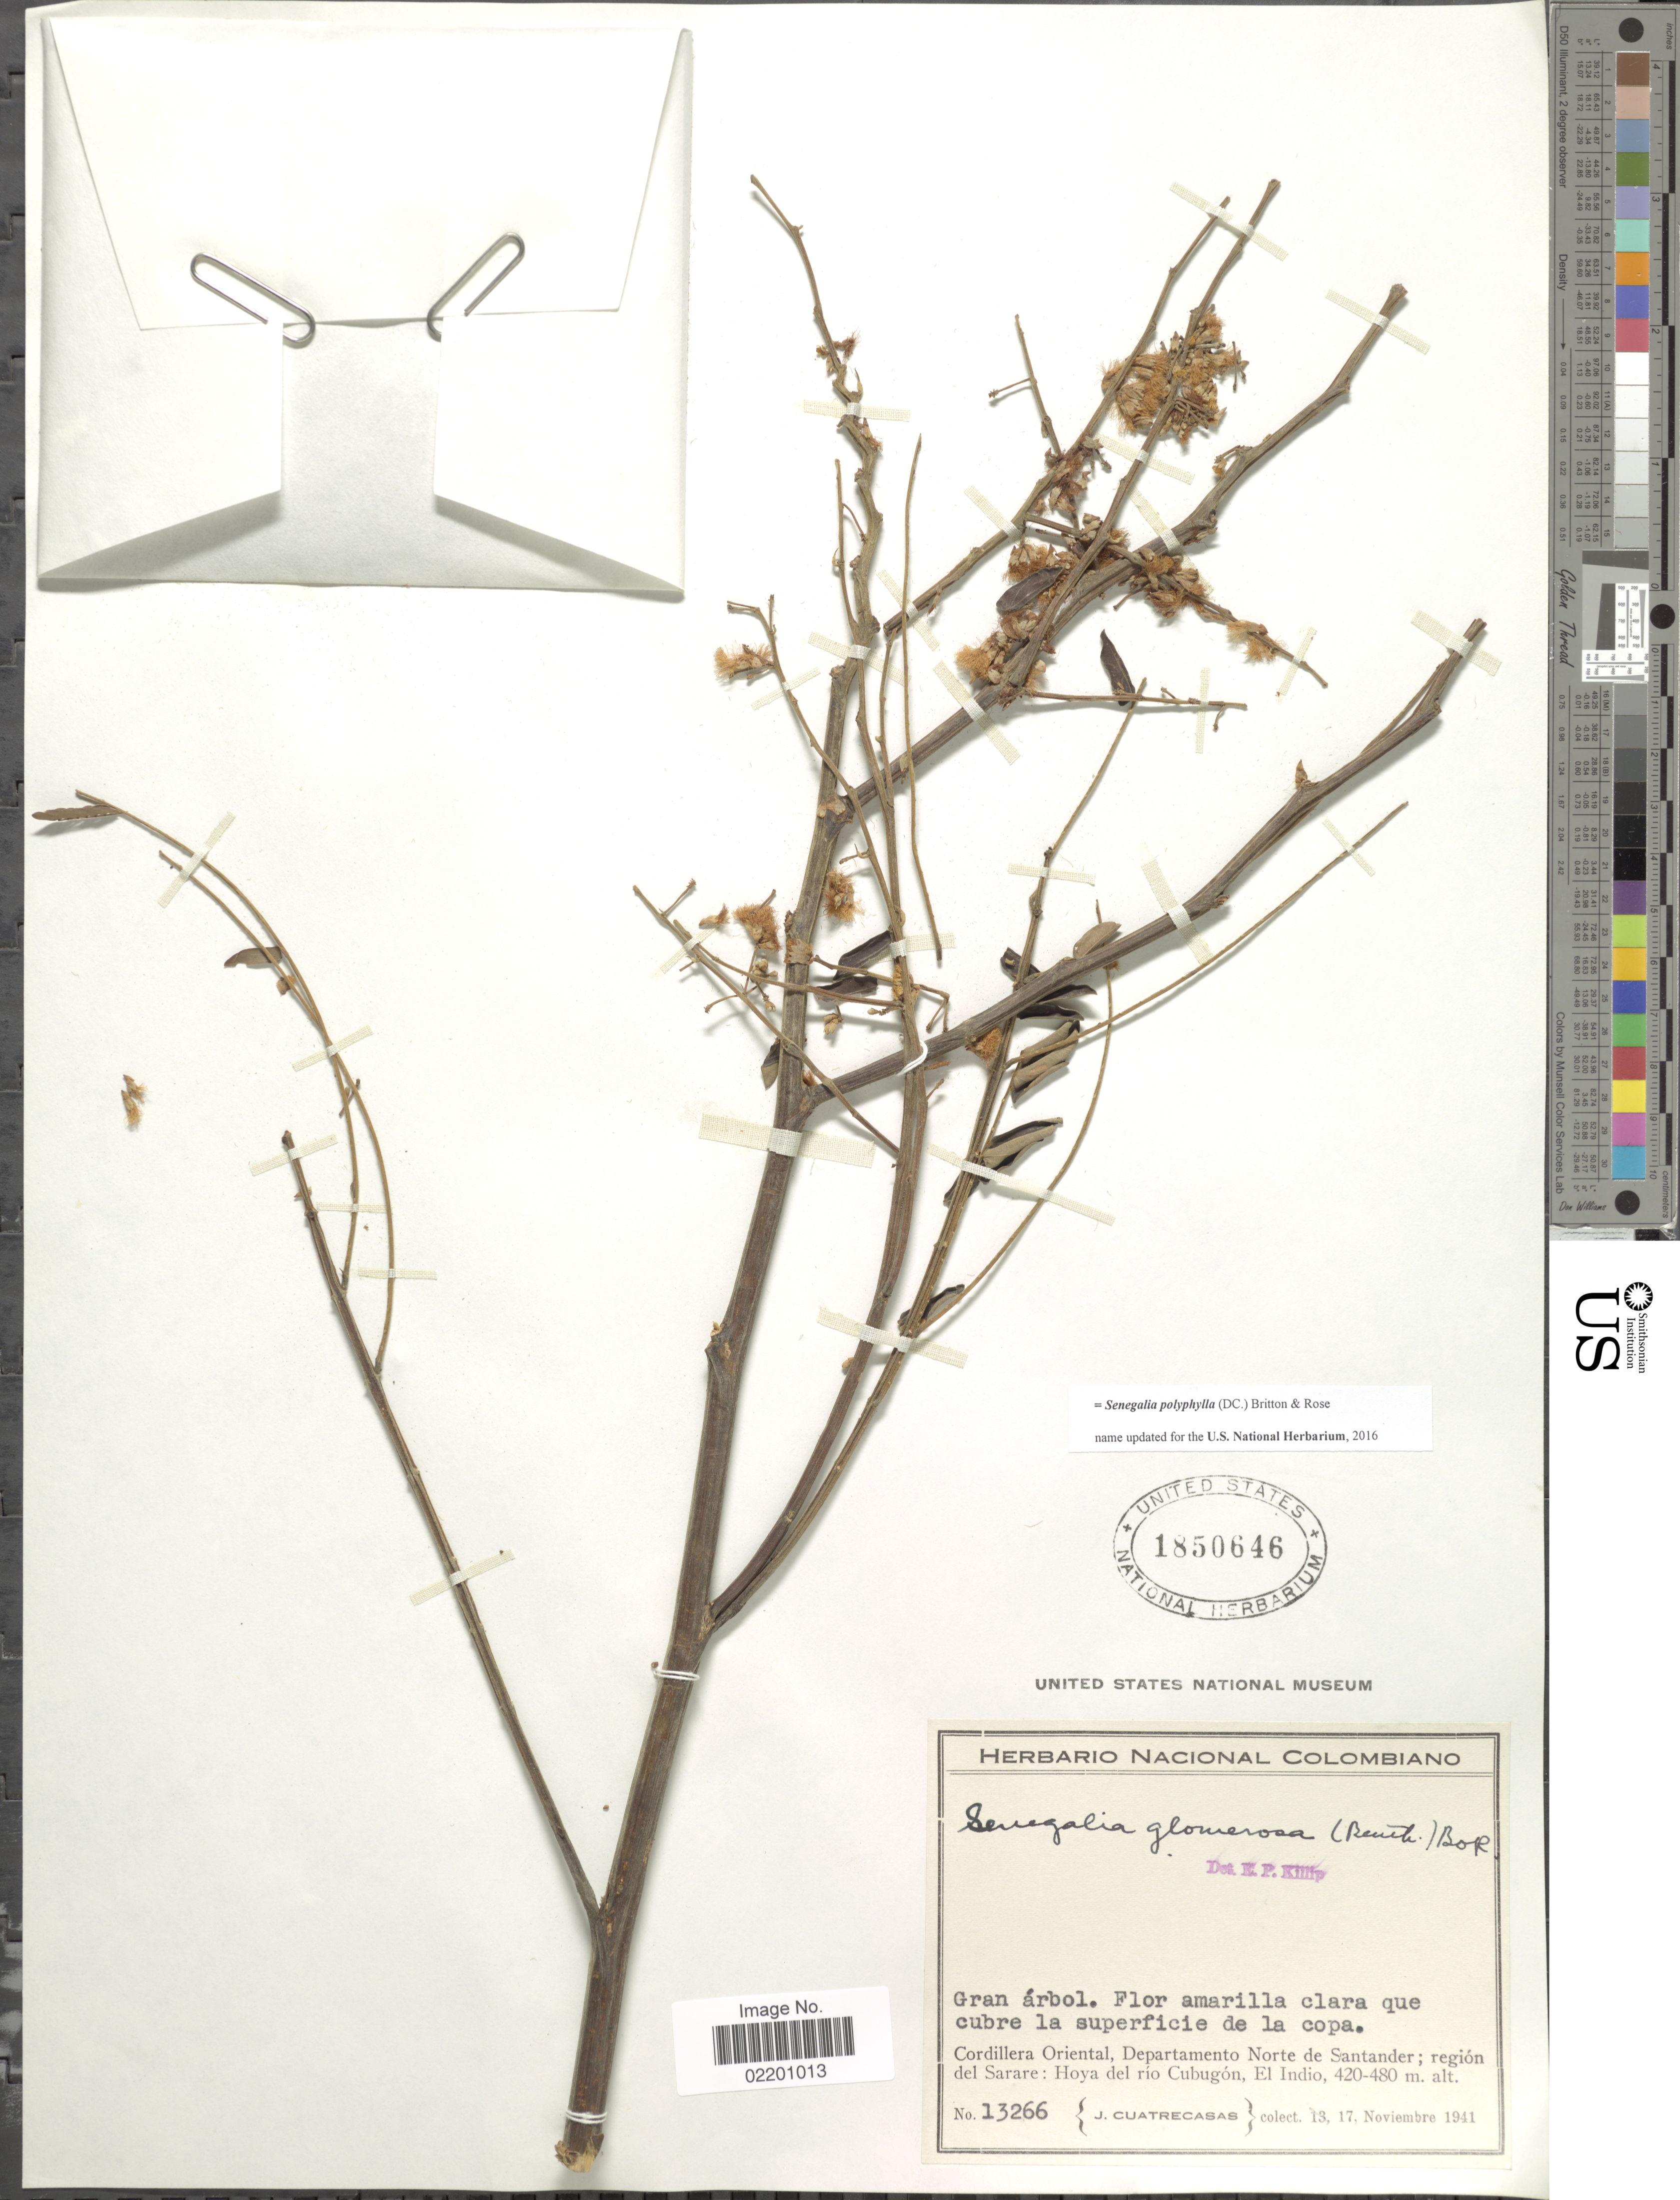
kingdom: Plantae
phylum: Tracheophyta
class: Magnoliopsida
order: Fabales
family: Fabaceae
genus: Senegalia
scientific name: Senegalia polyphylla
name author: (DC.) Britton & Rose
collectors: J. Cuatrecasas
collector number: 13266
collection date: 1941-11-13/1941-11-17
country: Colombia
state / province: Norte de Santander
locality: Cordillera Oriental, Departamento Norte de Santander; regio del Sarare: Hoya del rio Cubugon, El Indio.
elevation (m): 420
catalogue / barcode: US 1850646